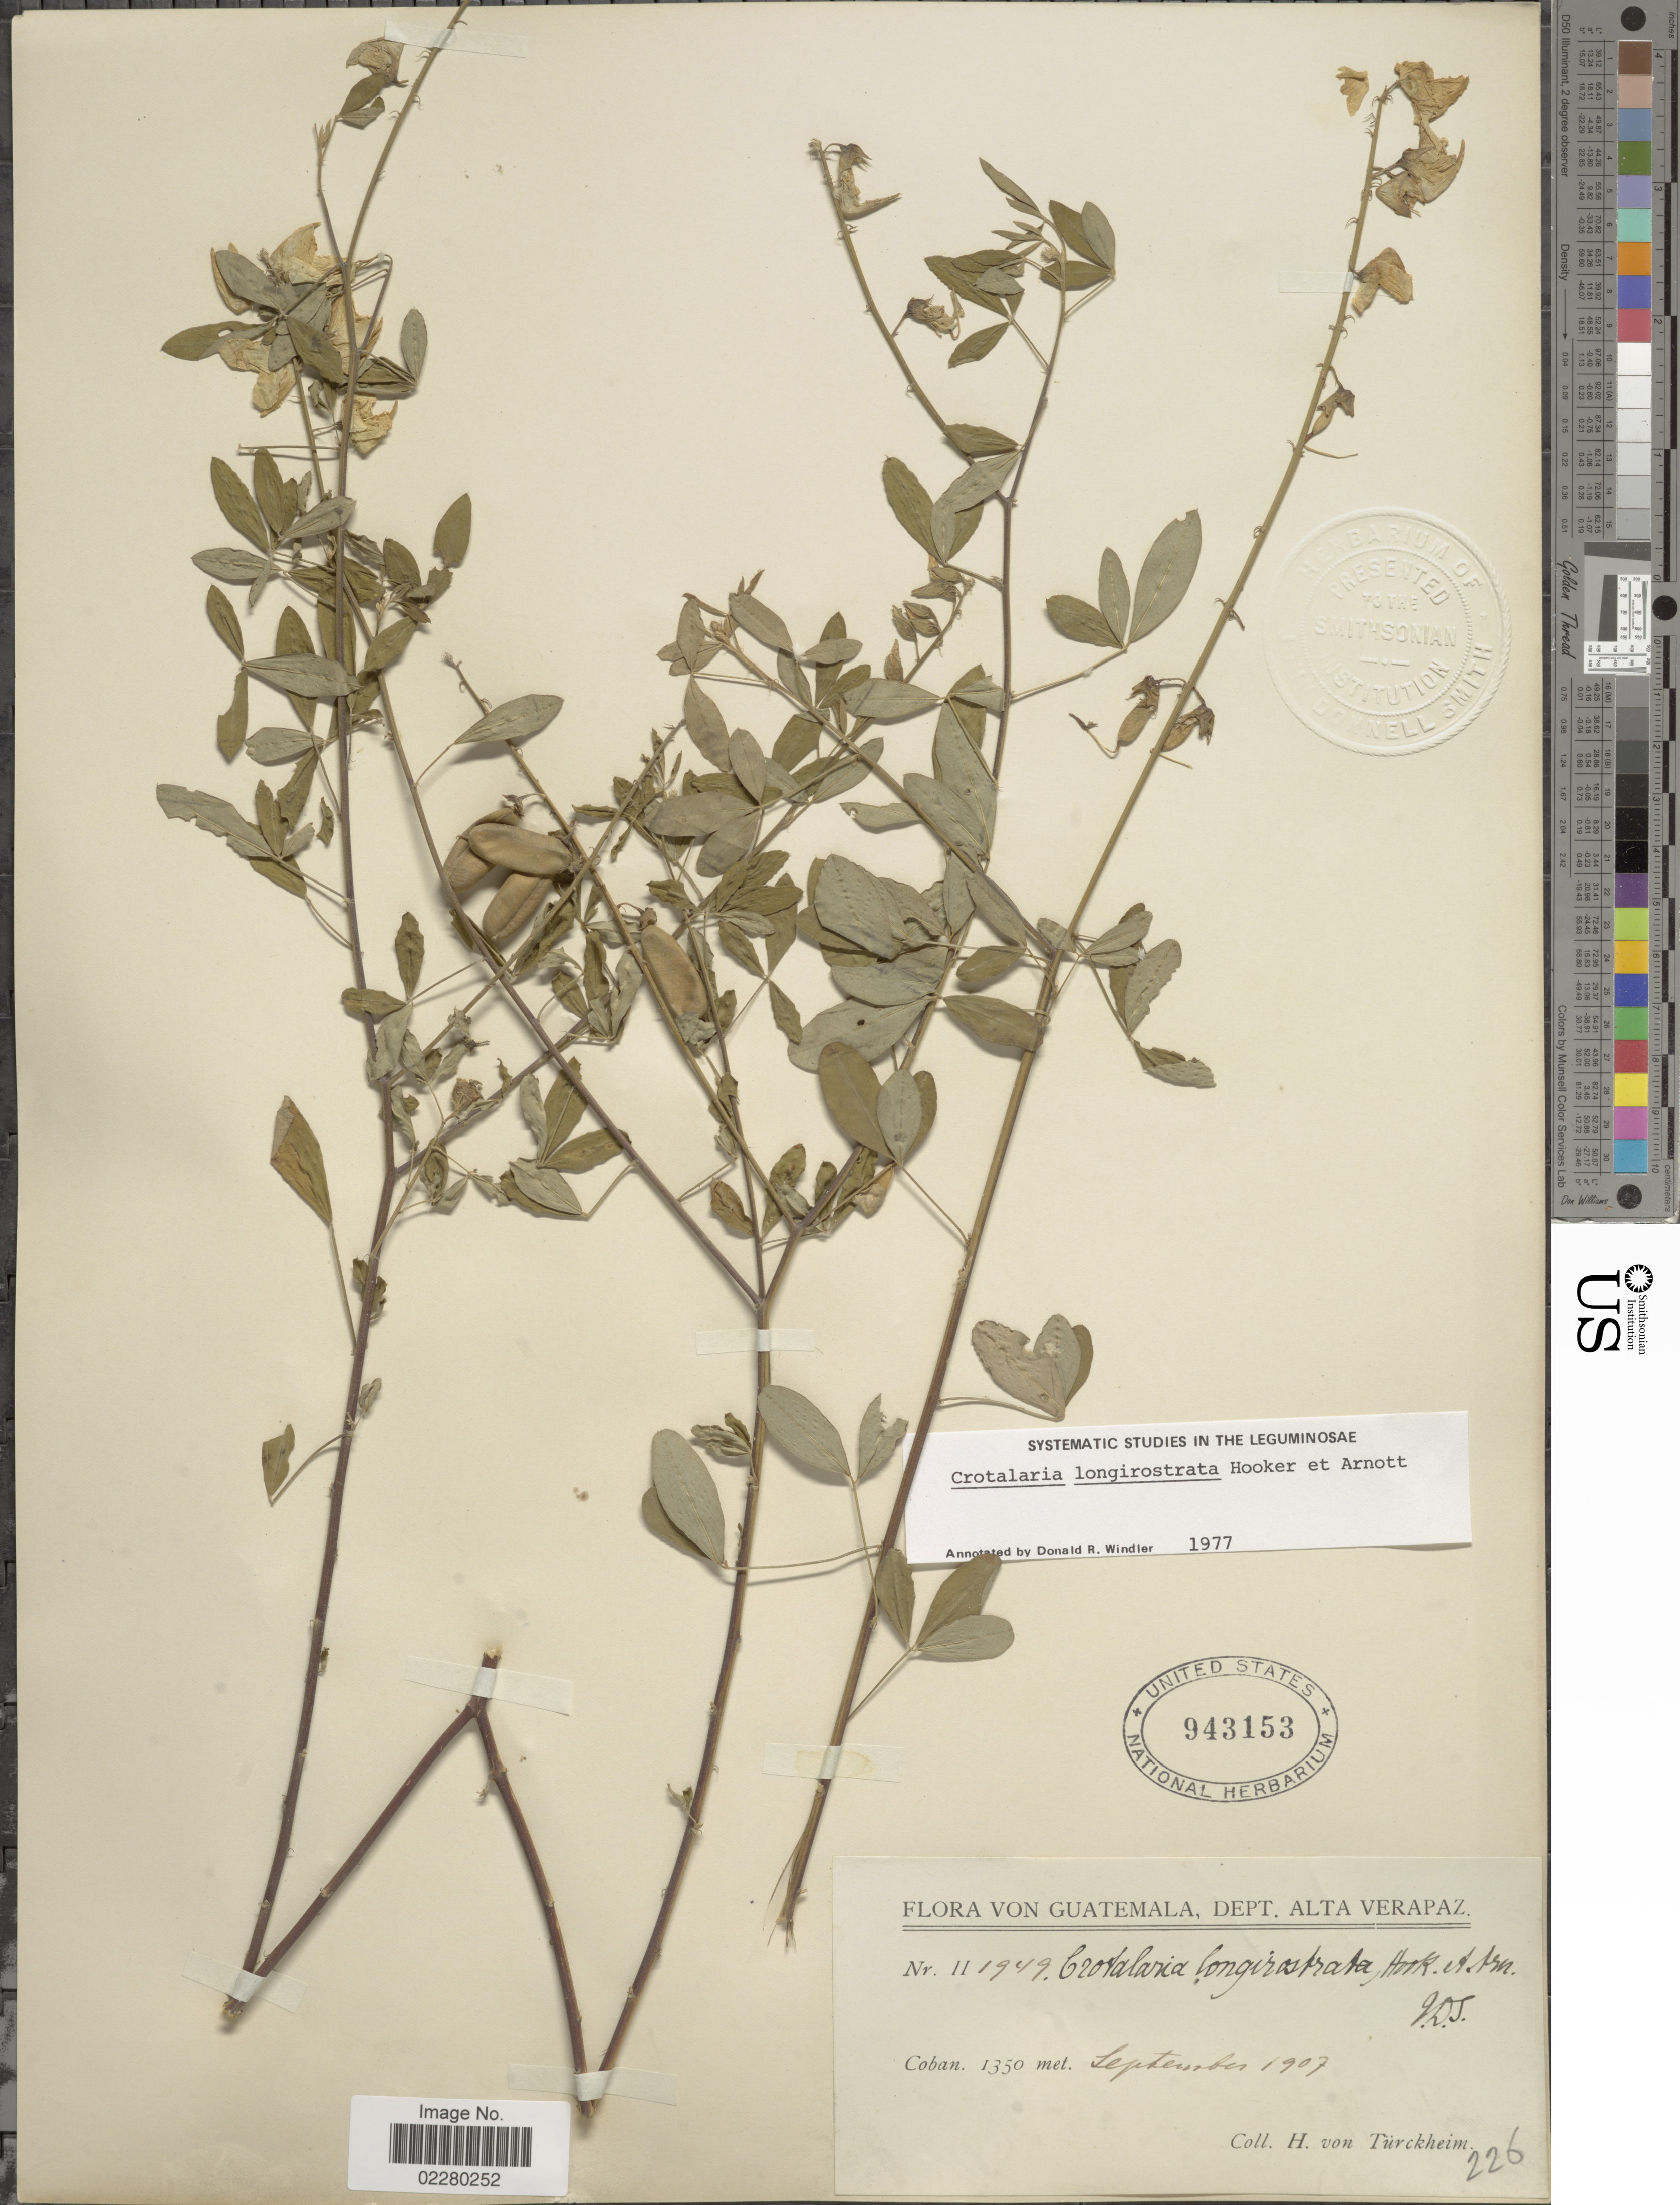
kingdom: Plantae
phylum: Tracheophyta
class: Magnoliopsida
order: Fabales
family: Fabaceae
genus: Crotalaria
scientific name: Crotalaria longirostrata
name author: Hook. & Arn.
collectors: H. von Türckheim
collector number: II1949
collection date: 1907-09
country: Guatemala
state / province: Alta Verapaz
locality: Dept. Alta Verapaz. Coban.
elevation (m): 1350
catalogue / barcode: US 943153